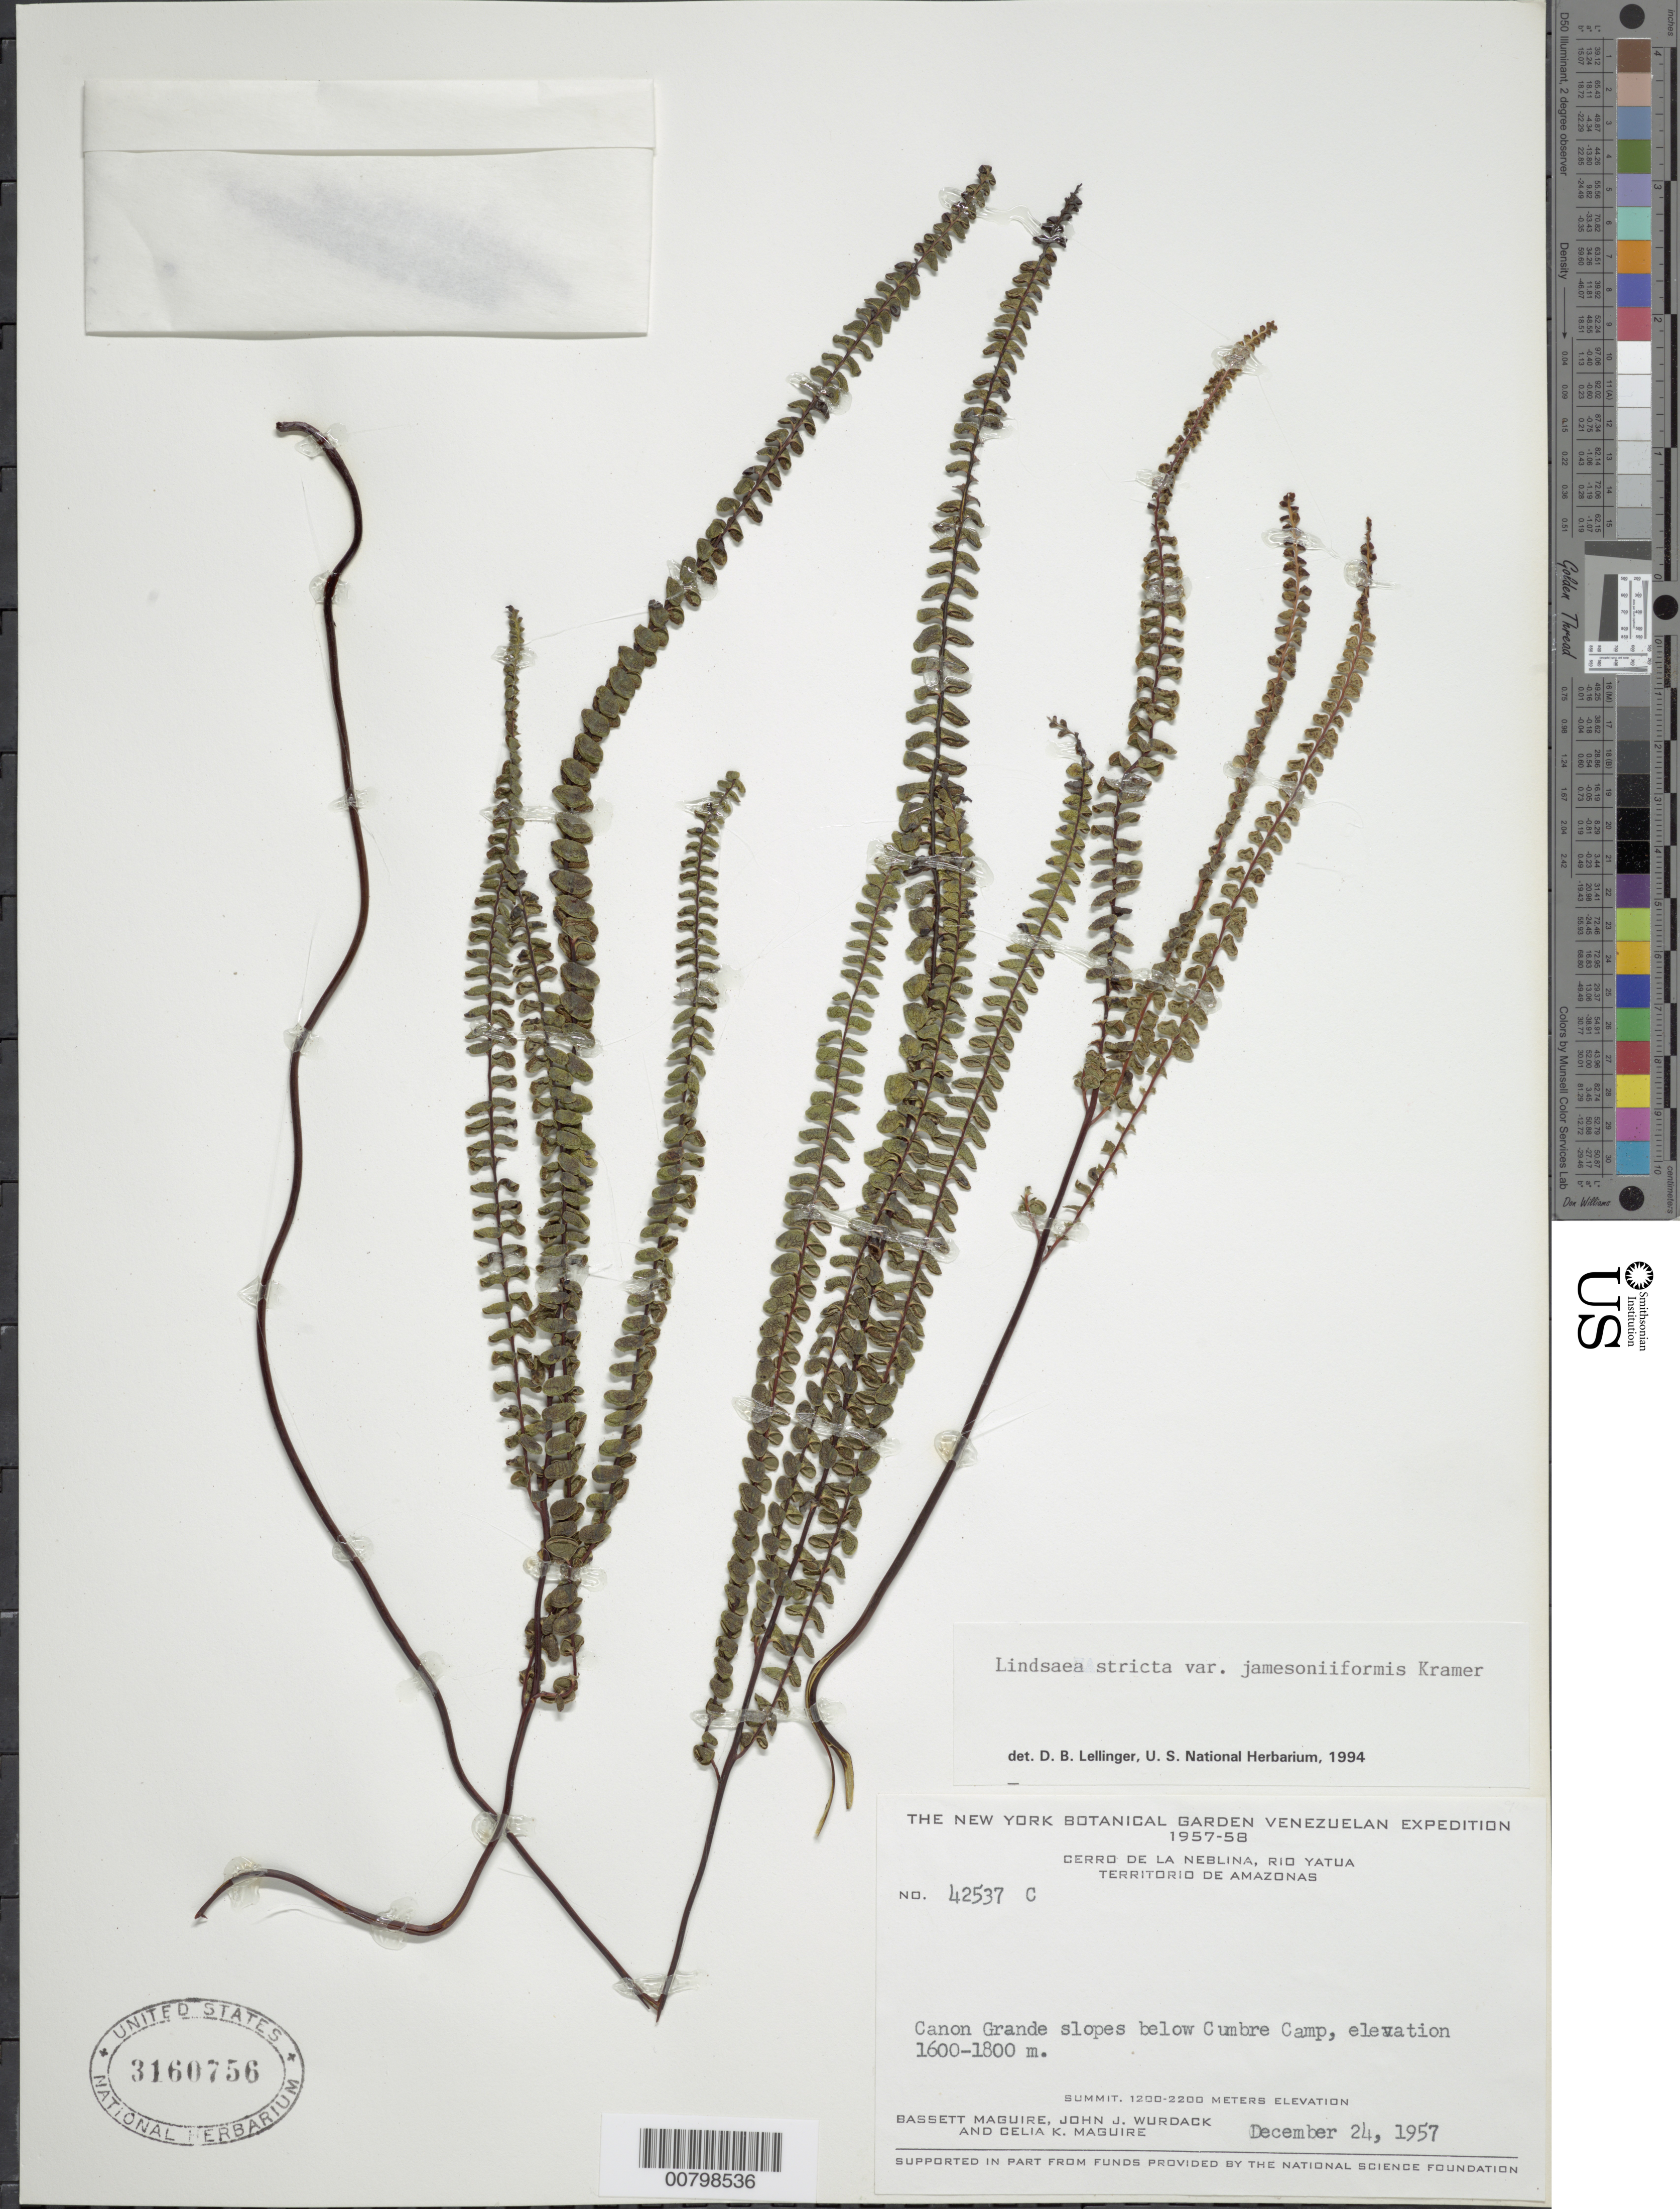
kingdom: Plantae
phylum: Tracheophyta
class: Polypodiopsida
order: Polypodiales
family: Lindsaeaceae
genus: Lindsaea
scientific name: Lindsaea stricta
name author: (Sw.) Dryand.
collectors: B. Maguire, J. J. Wurdack & C. K. Maguire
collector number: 42537 c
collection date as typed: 24-Dec-57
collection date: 1957-12-24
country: Venezuela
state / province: Amazonas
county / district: Río Negro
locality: Cerro de la Neblina, Río Yatua, Caño Grande, below Cumbre Camp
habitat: Slopes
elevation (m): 1600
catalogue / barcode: US 3160756